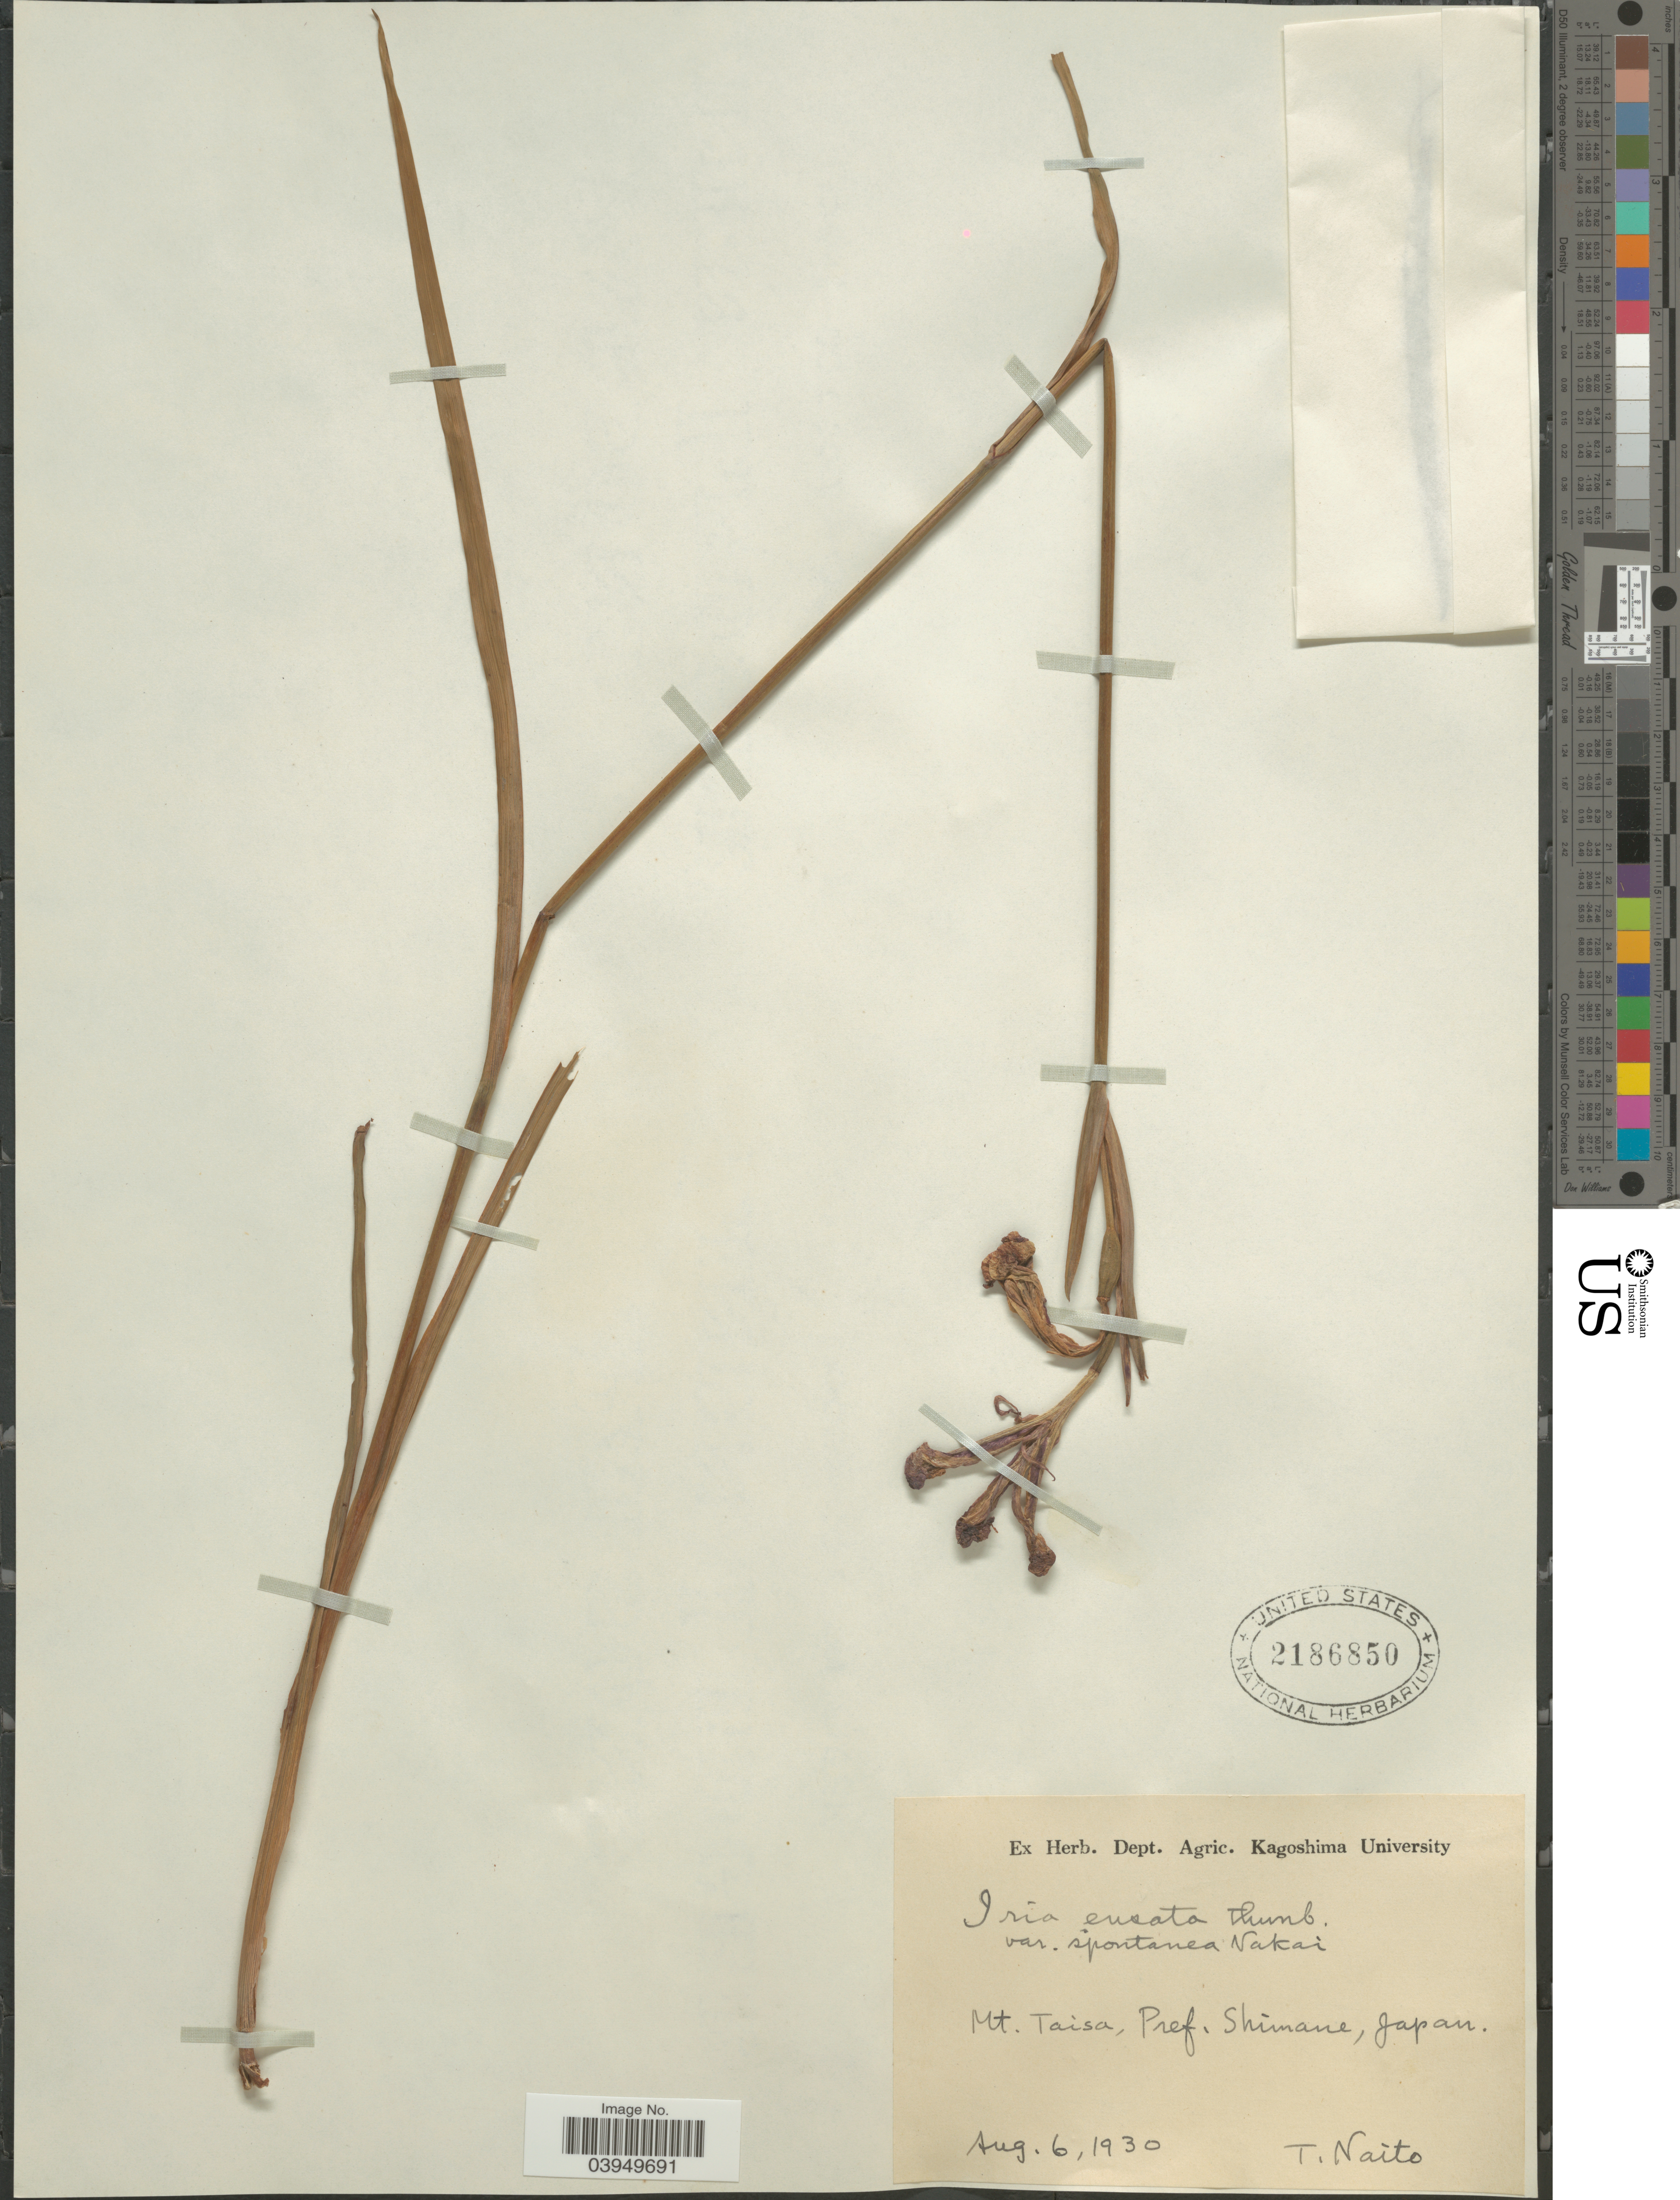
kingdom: Plantae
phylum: Tracheophyta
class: Liliopsida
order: Asparagales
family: Iridaceae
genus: Iris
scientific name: Iris ensata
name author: Thunb.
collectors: T. Naito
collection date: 1930-08-06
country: Japan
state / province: Simane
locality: Mt. Taisa, Pref. Shimane.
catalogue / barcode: US 2186850